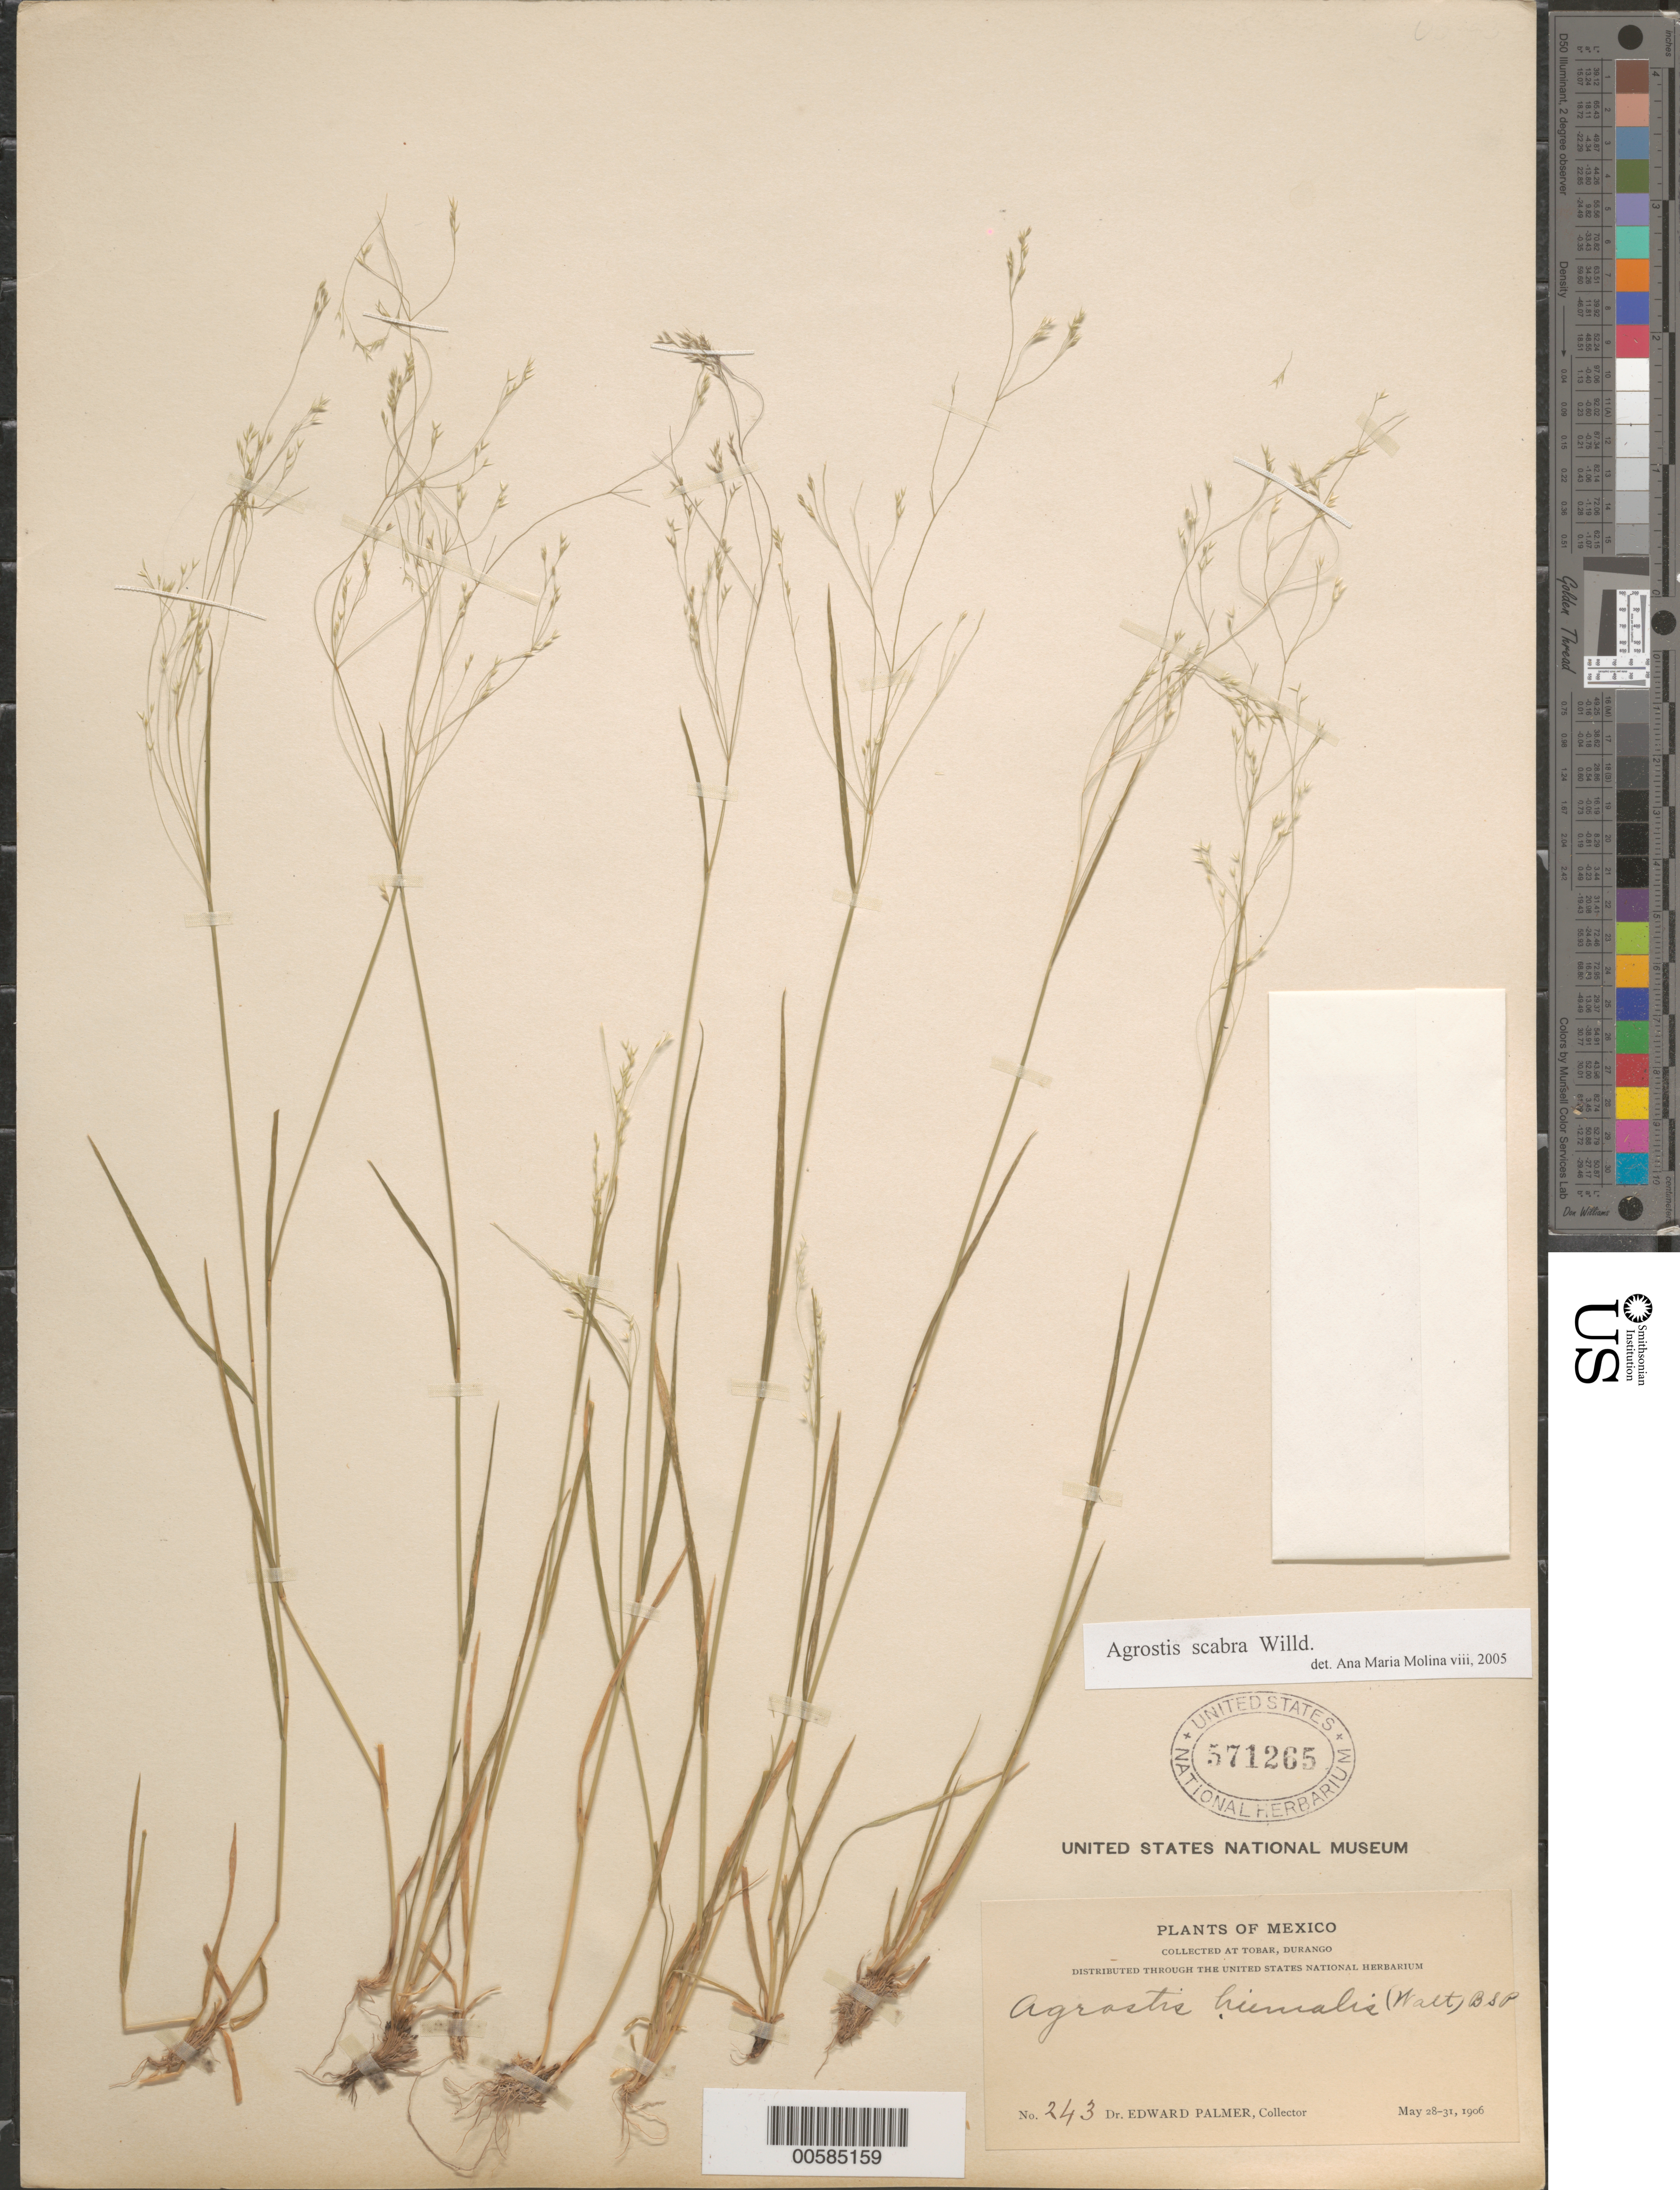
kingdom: Plantae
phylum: Tracheophyta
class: Liliopsida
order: Poales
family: Poaceae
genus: Agrostis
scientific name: Agrostis hiemalis (Walter) Britton et al., orth. var.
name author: (Walter) Britton et al.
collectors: E. Palmer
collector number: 243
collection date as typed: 28 May 1906 to 31 May 1906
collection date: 1906-05-28/1906-05-31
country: Mexico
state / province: Durango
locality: Tobar.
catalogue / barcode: US 571265